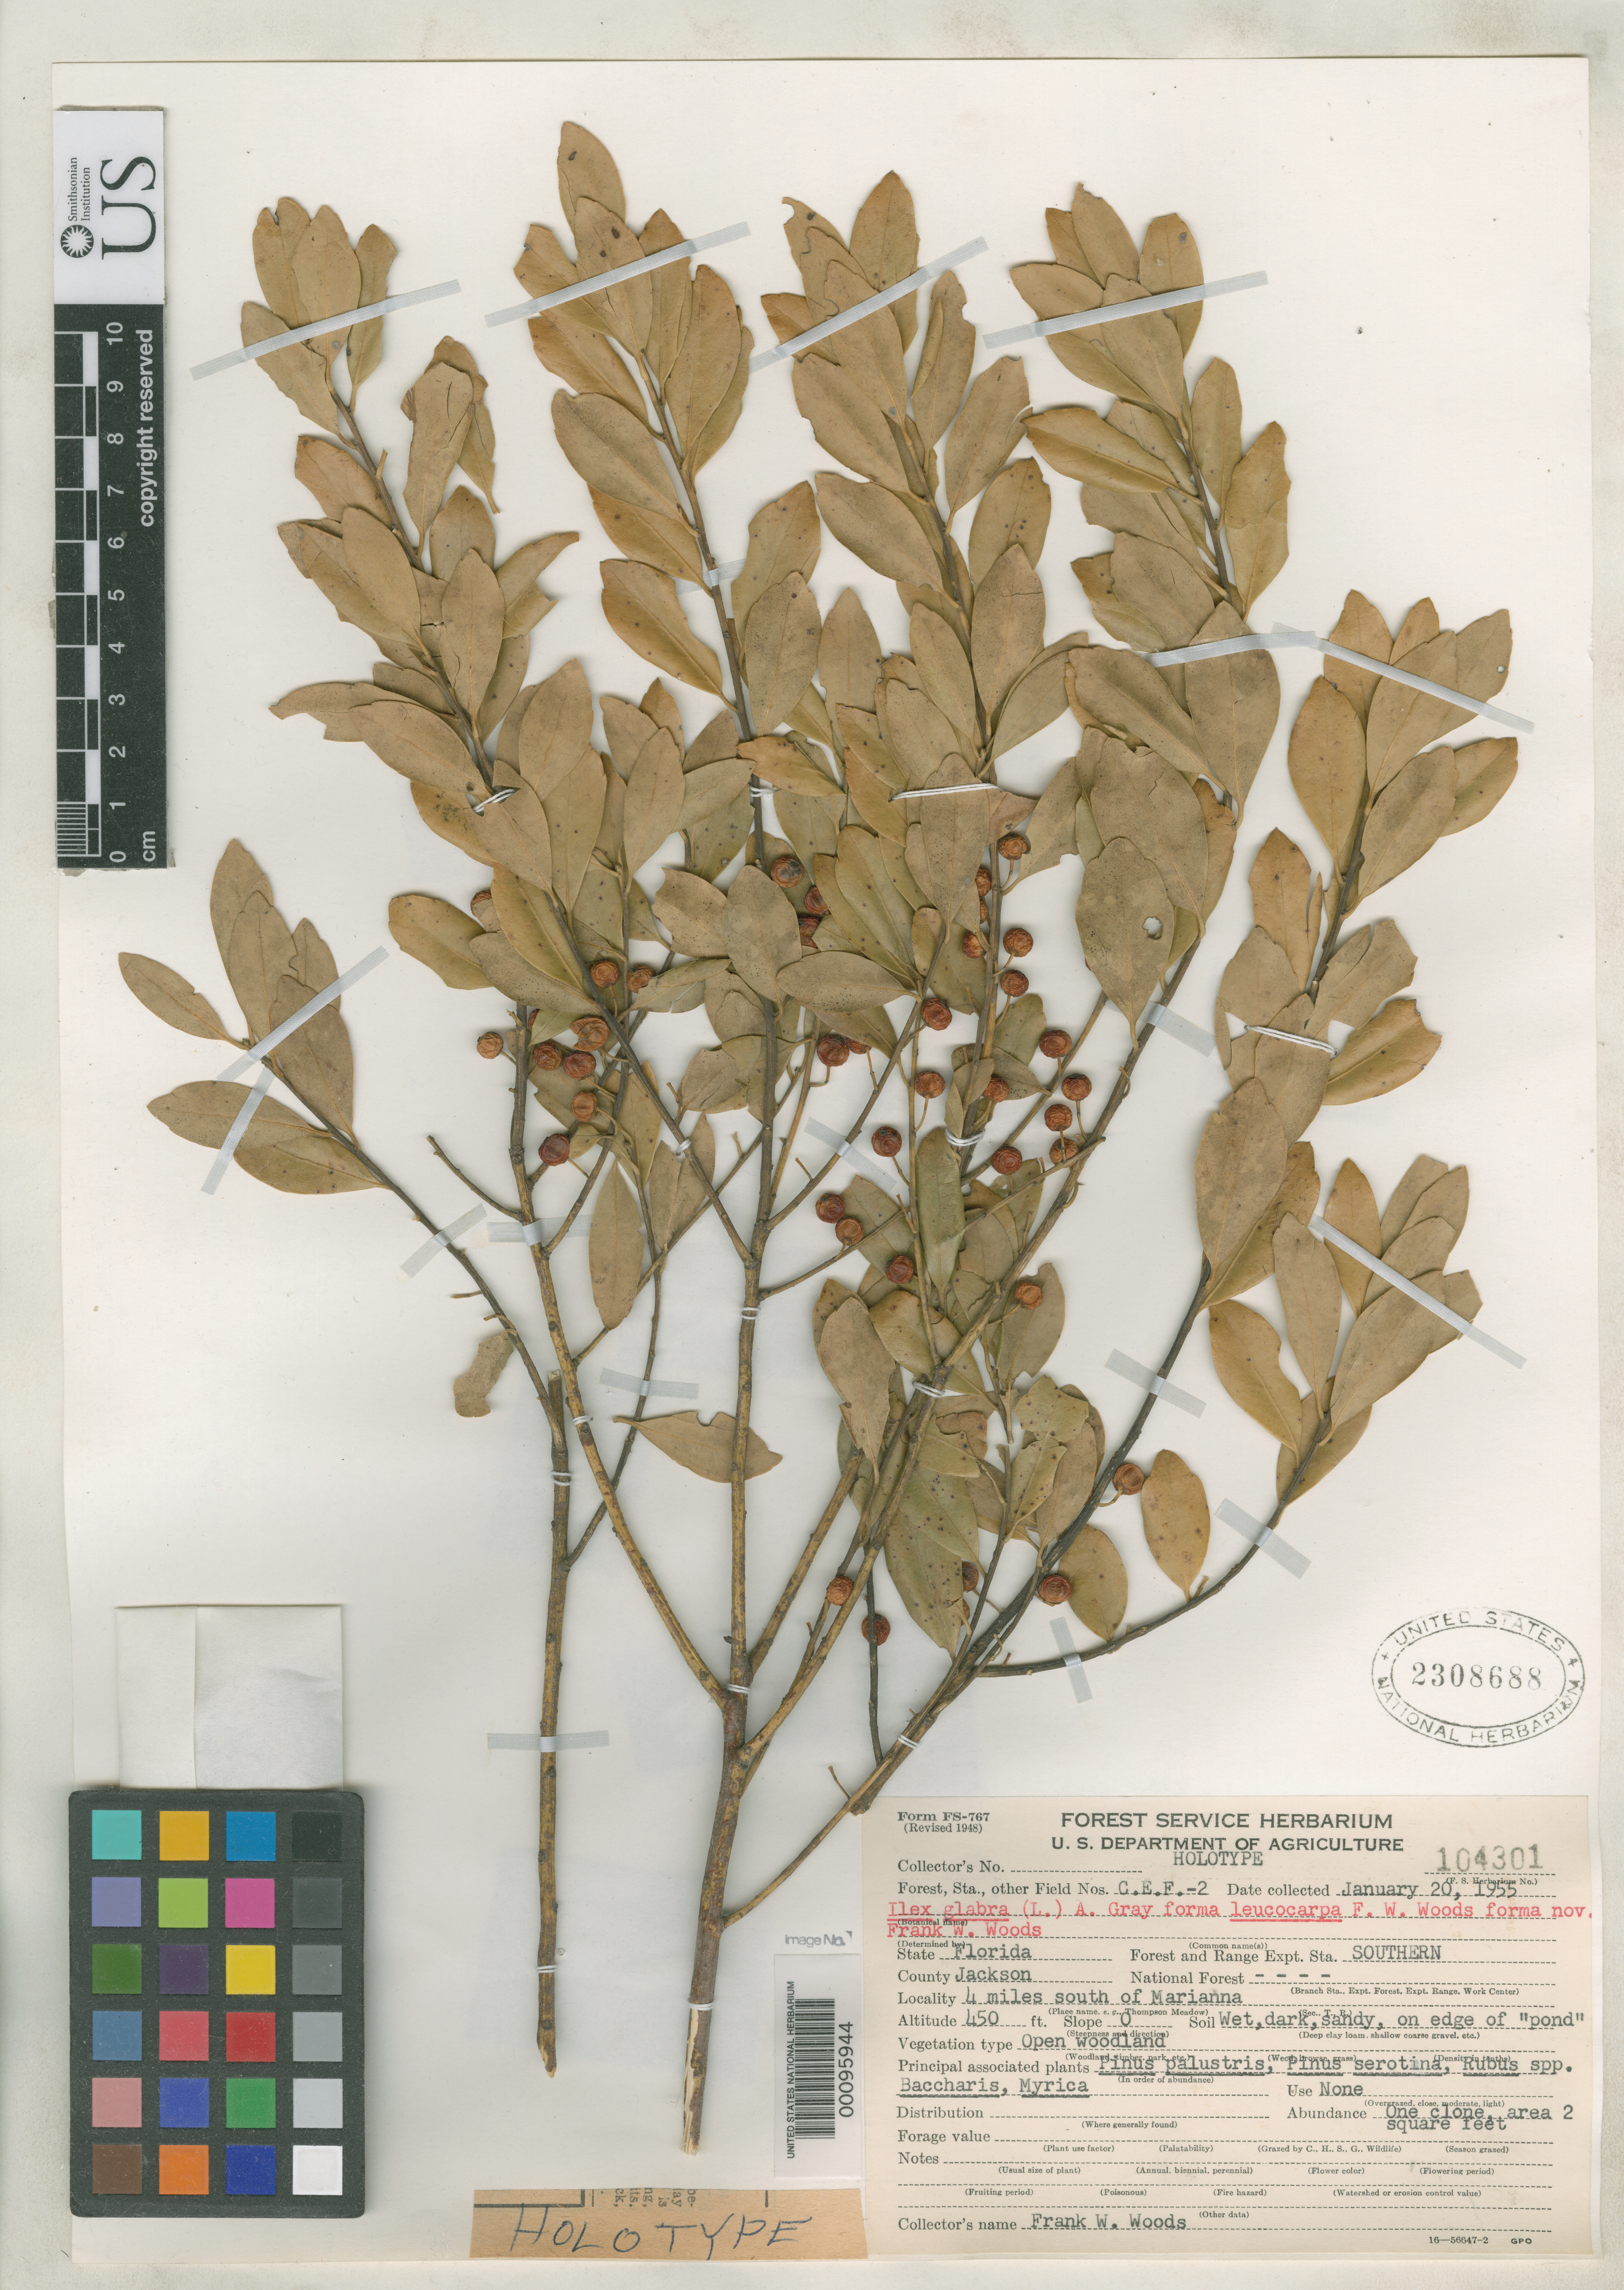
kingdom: Plantae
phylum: Tracheophyta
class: Magnoliopsida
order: Aquifoliales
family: Aquifoliaceae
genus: Ilex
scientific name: Ilex glabra f. leucocarpa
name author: F.W. Woods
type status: Holotype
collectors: F. W. Woods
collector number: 104301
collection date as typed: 20 Jan 1955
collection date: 1955-01-20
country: United States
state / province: Florida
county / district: Jackson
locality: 4 mi S of Marianna.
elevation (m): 137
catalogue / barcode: US 2308688